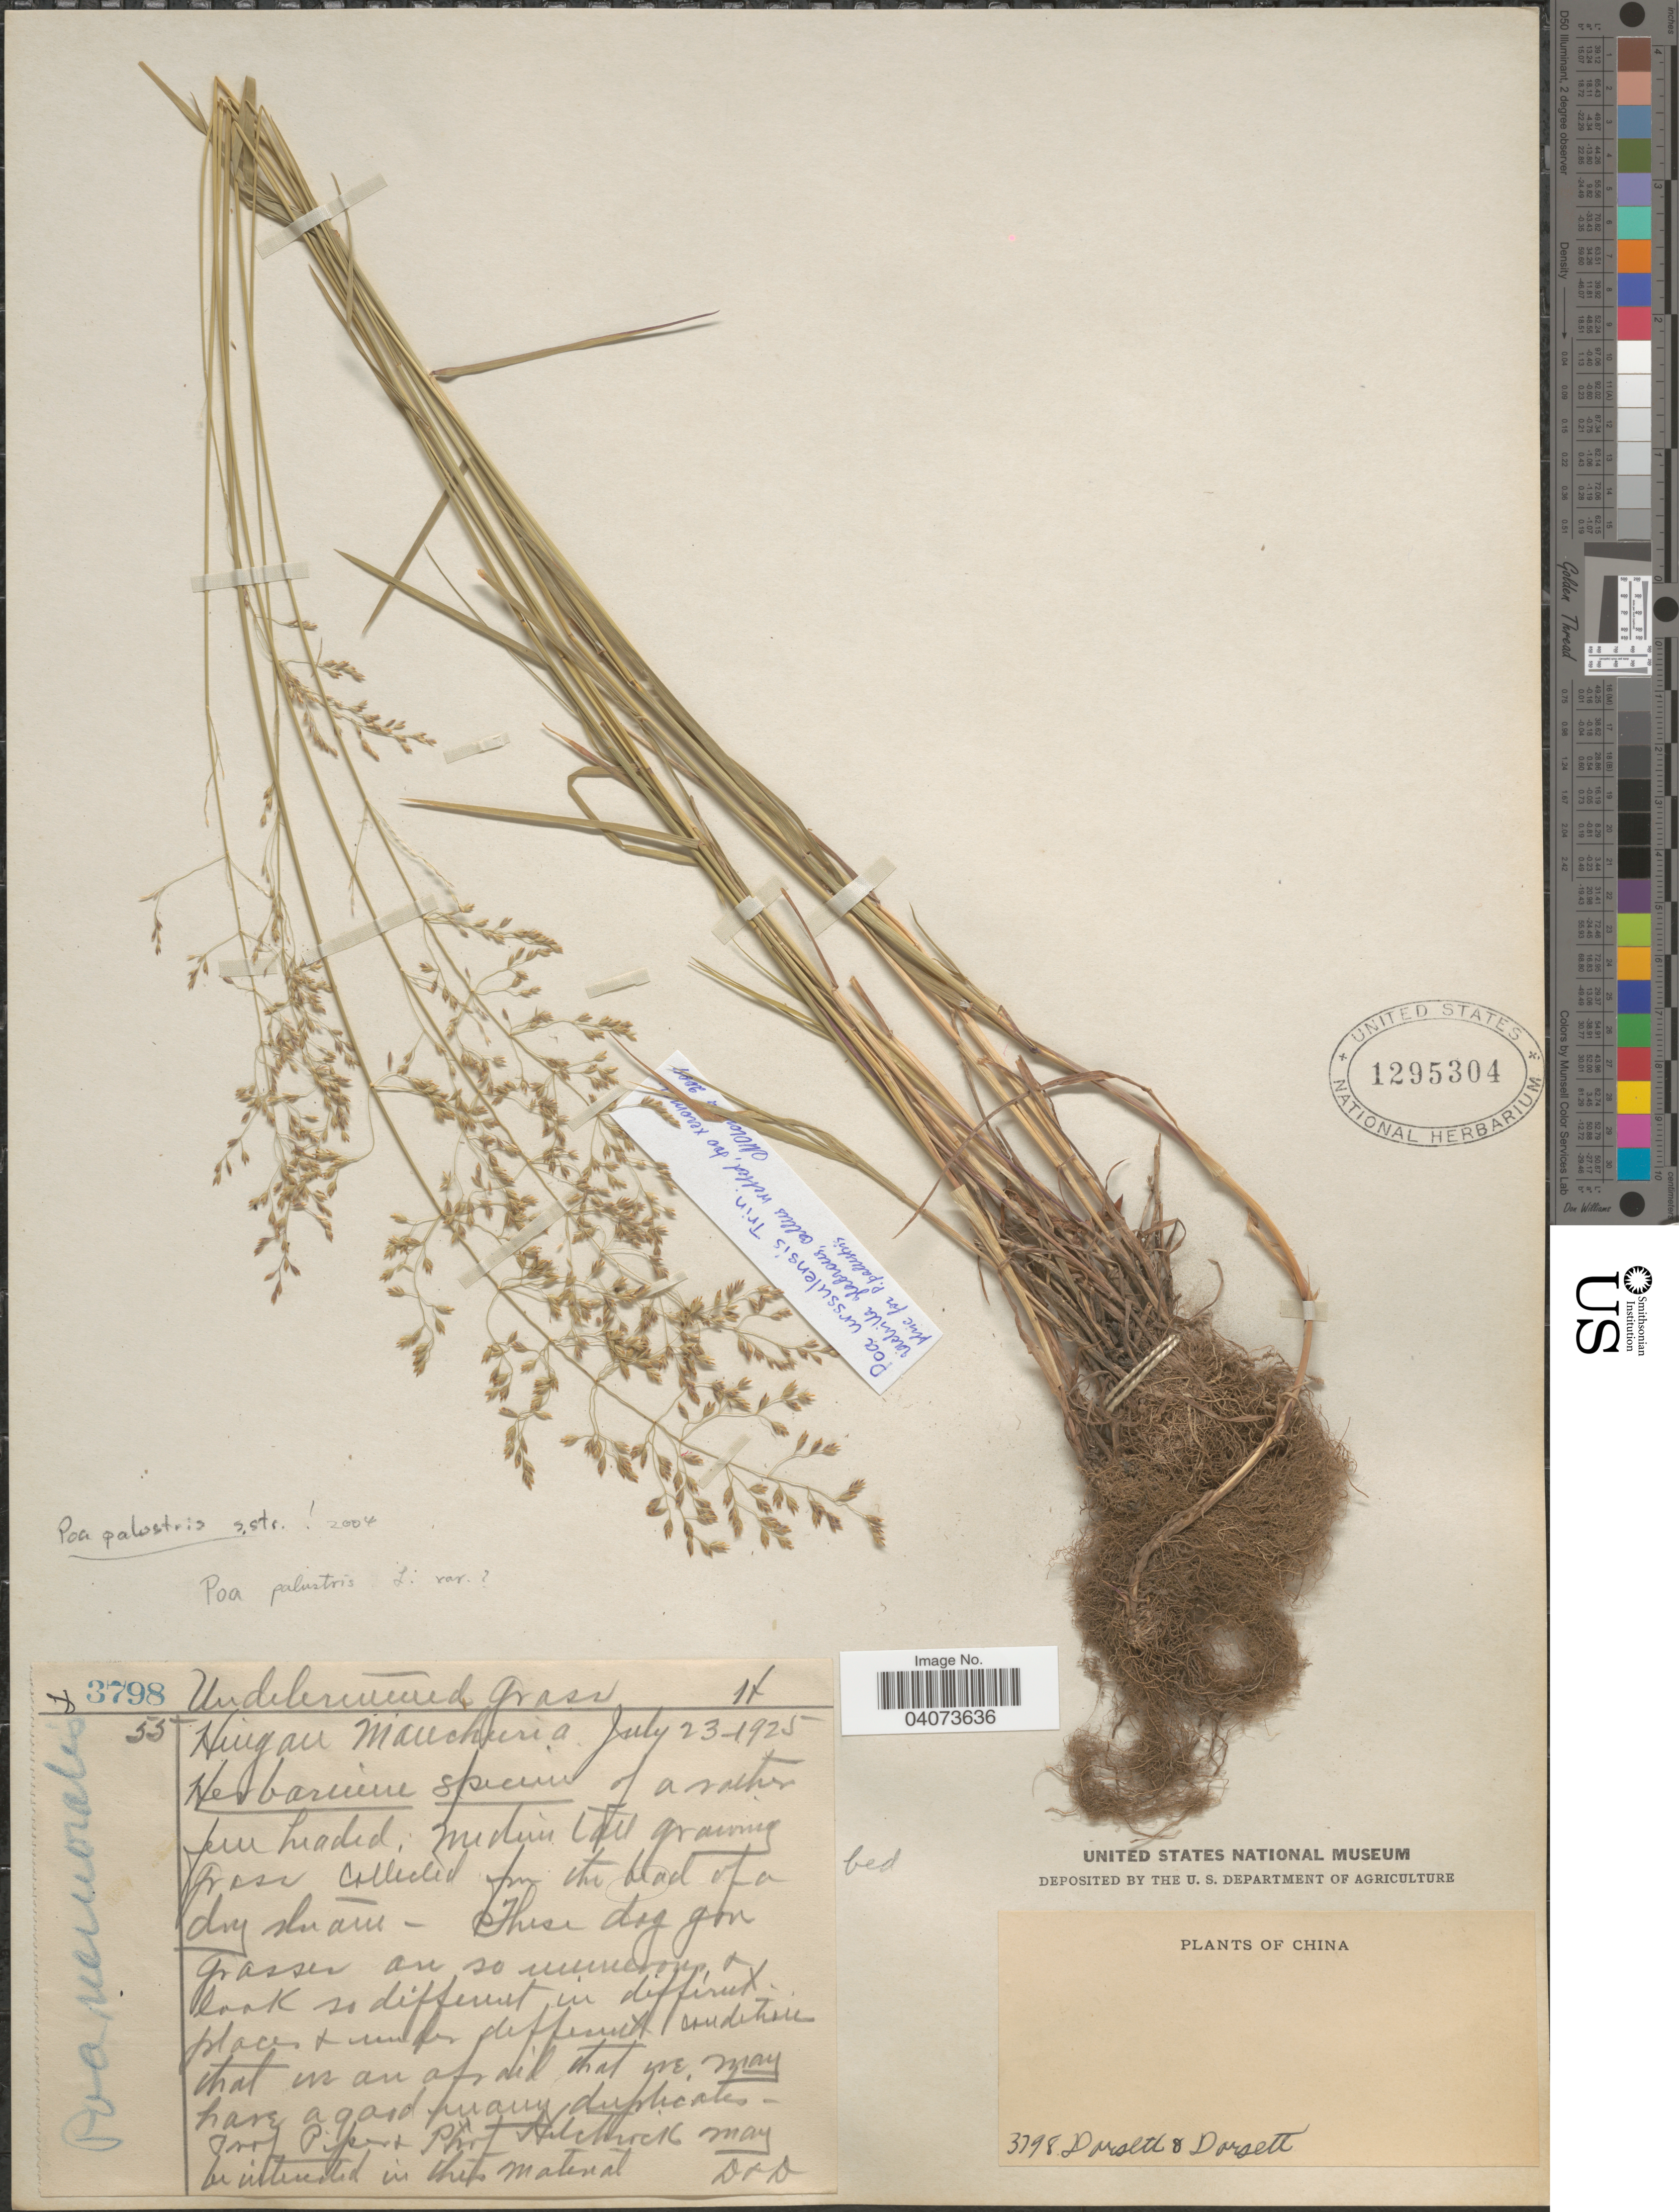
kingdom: Plantae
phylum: Tracheophyta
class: Liliopsida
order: Poales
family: Poaceae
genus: Poa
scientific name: Poa palustris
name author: L.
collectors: -- Dorsett & -- Dorsett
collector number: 3798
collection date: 1925-07-23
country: China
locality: Hingan Manchuria.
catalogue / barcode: US 1295304